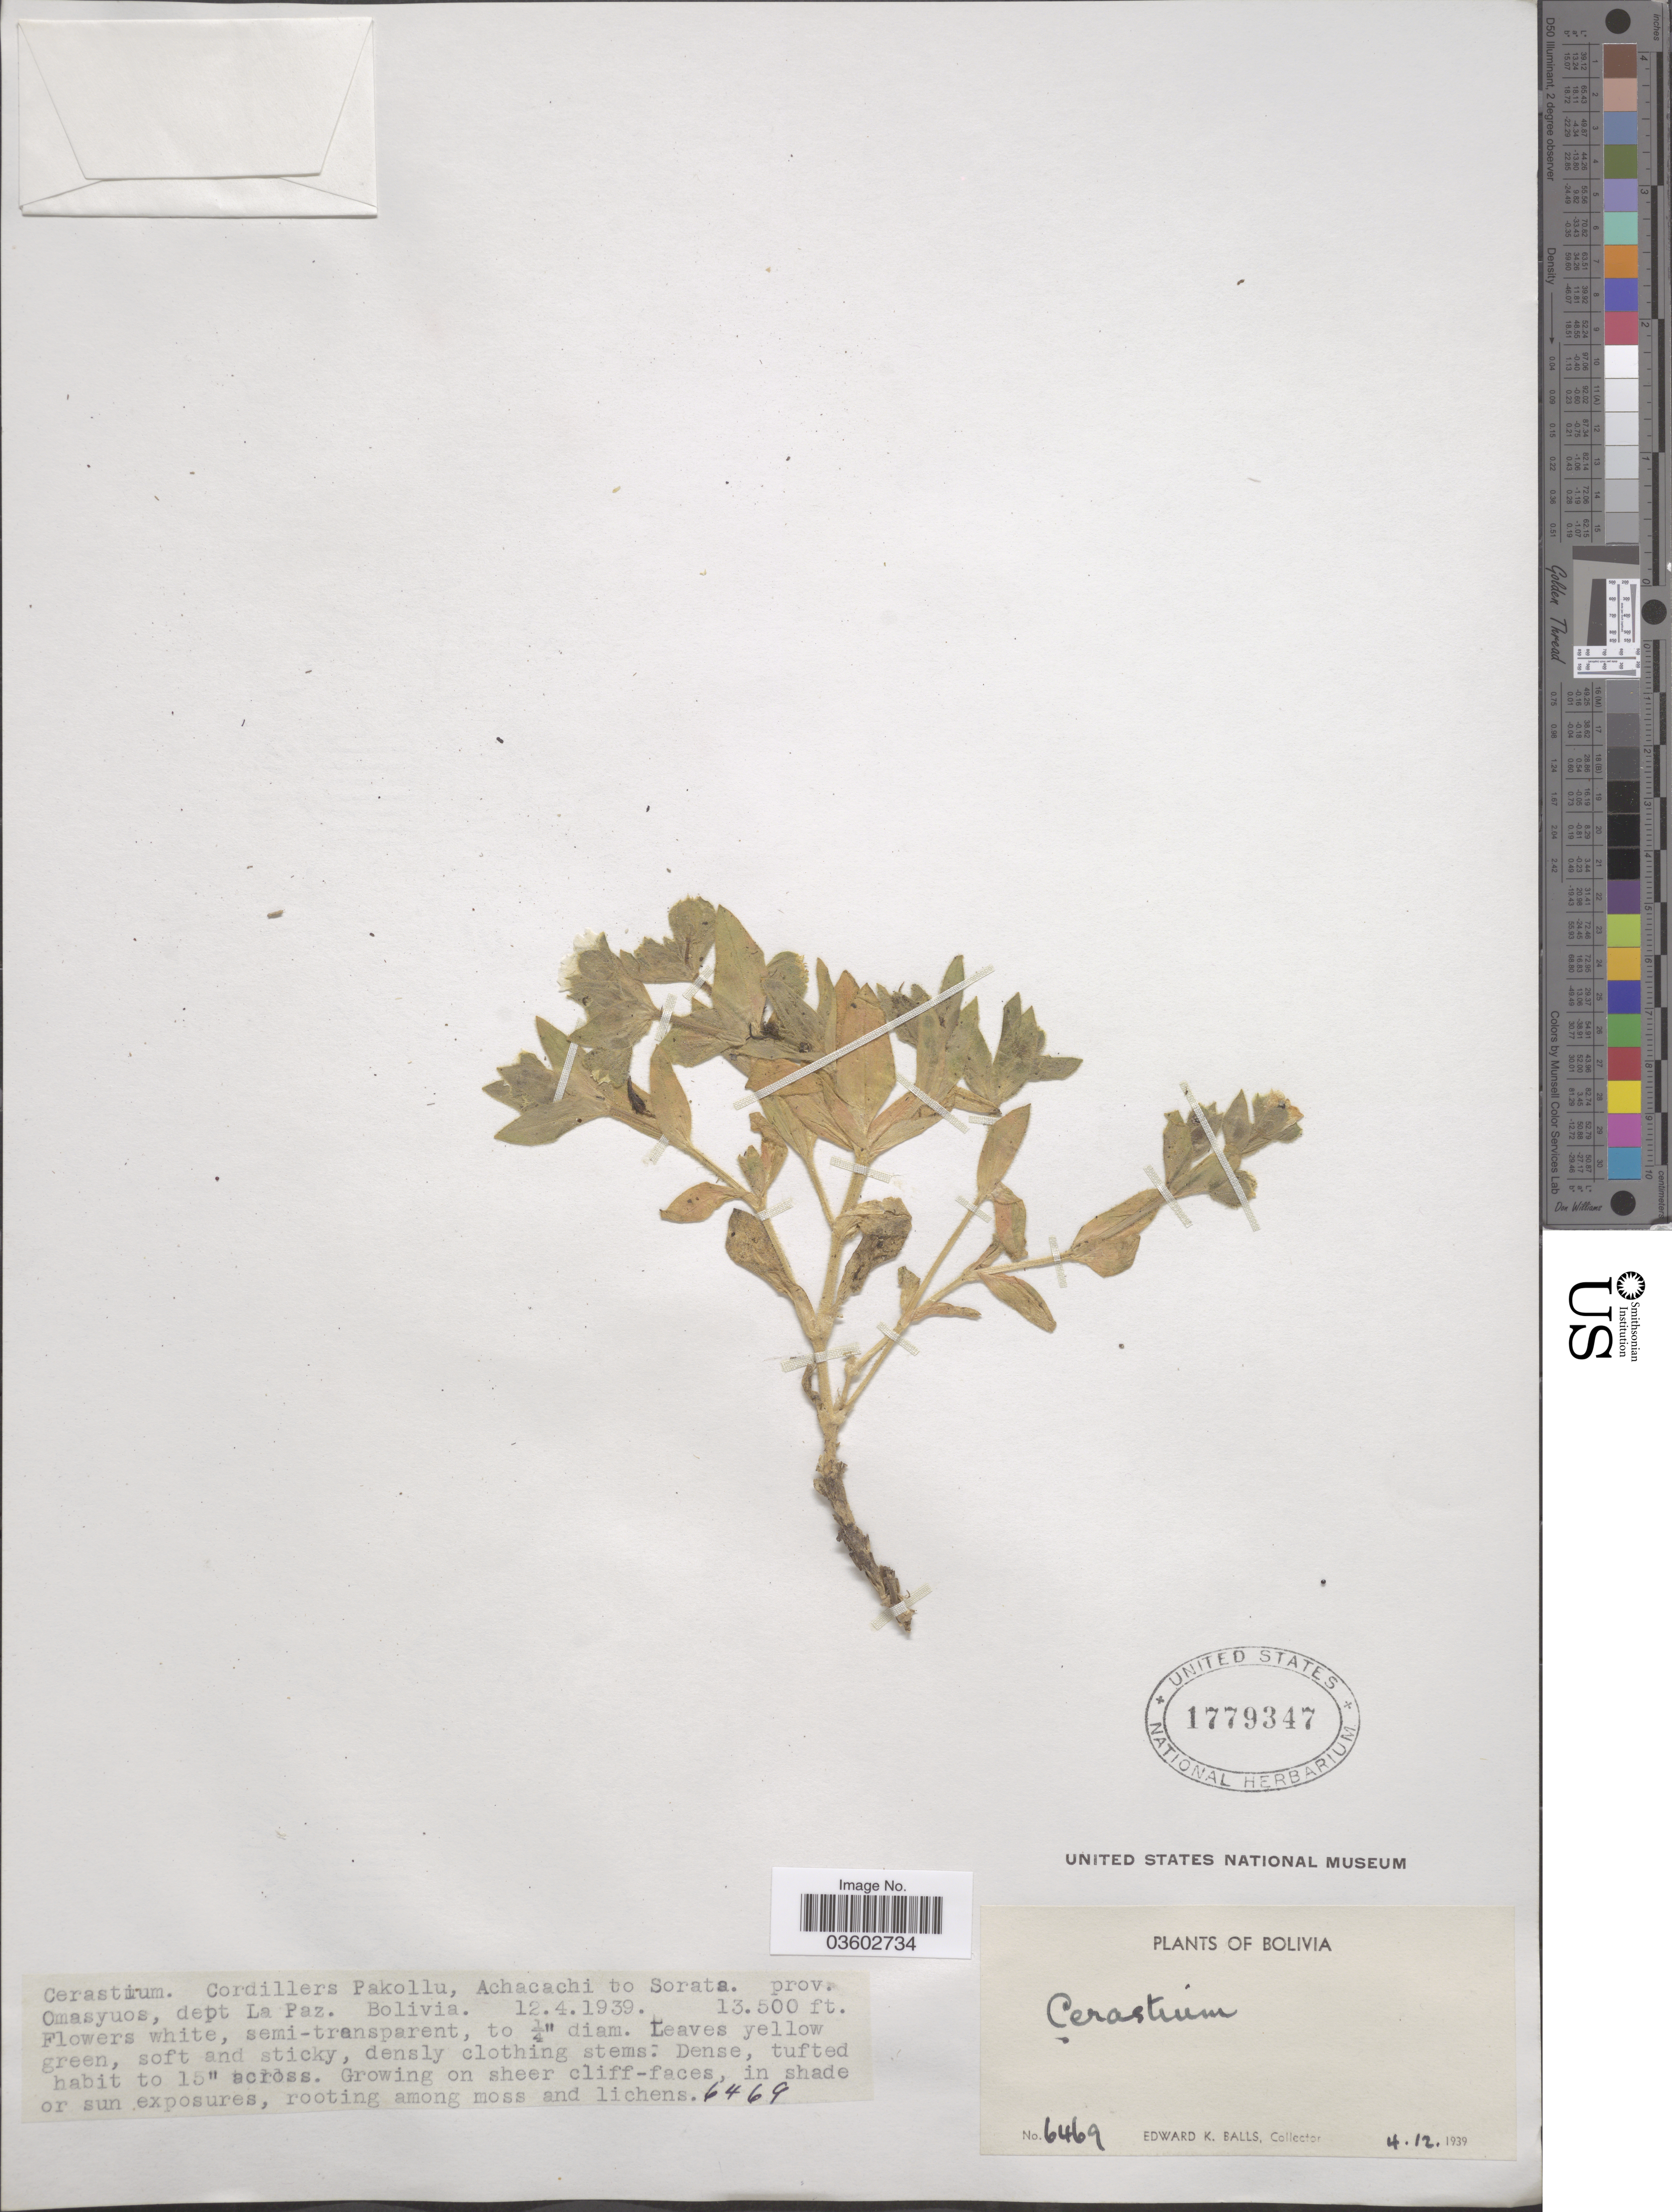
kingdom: Plantae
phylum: Tracheophyta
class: Magnoliopsida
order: Caryophyllales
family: Caryophyllaceae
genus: Cerastium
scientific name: Cerastium sp.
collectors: E. K. Balls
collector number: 6469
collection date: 1939-12-04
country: Bolivia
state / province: La Paz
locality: Cordillers Pakollu, Achacachi to Sorota. Prov. Omasyuos, dept. La Paz.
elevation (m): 4115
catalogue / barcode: US 1779347